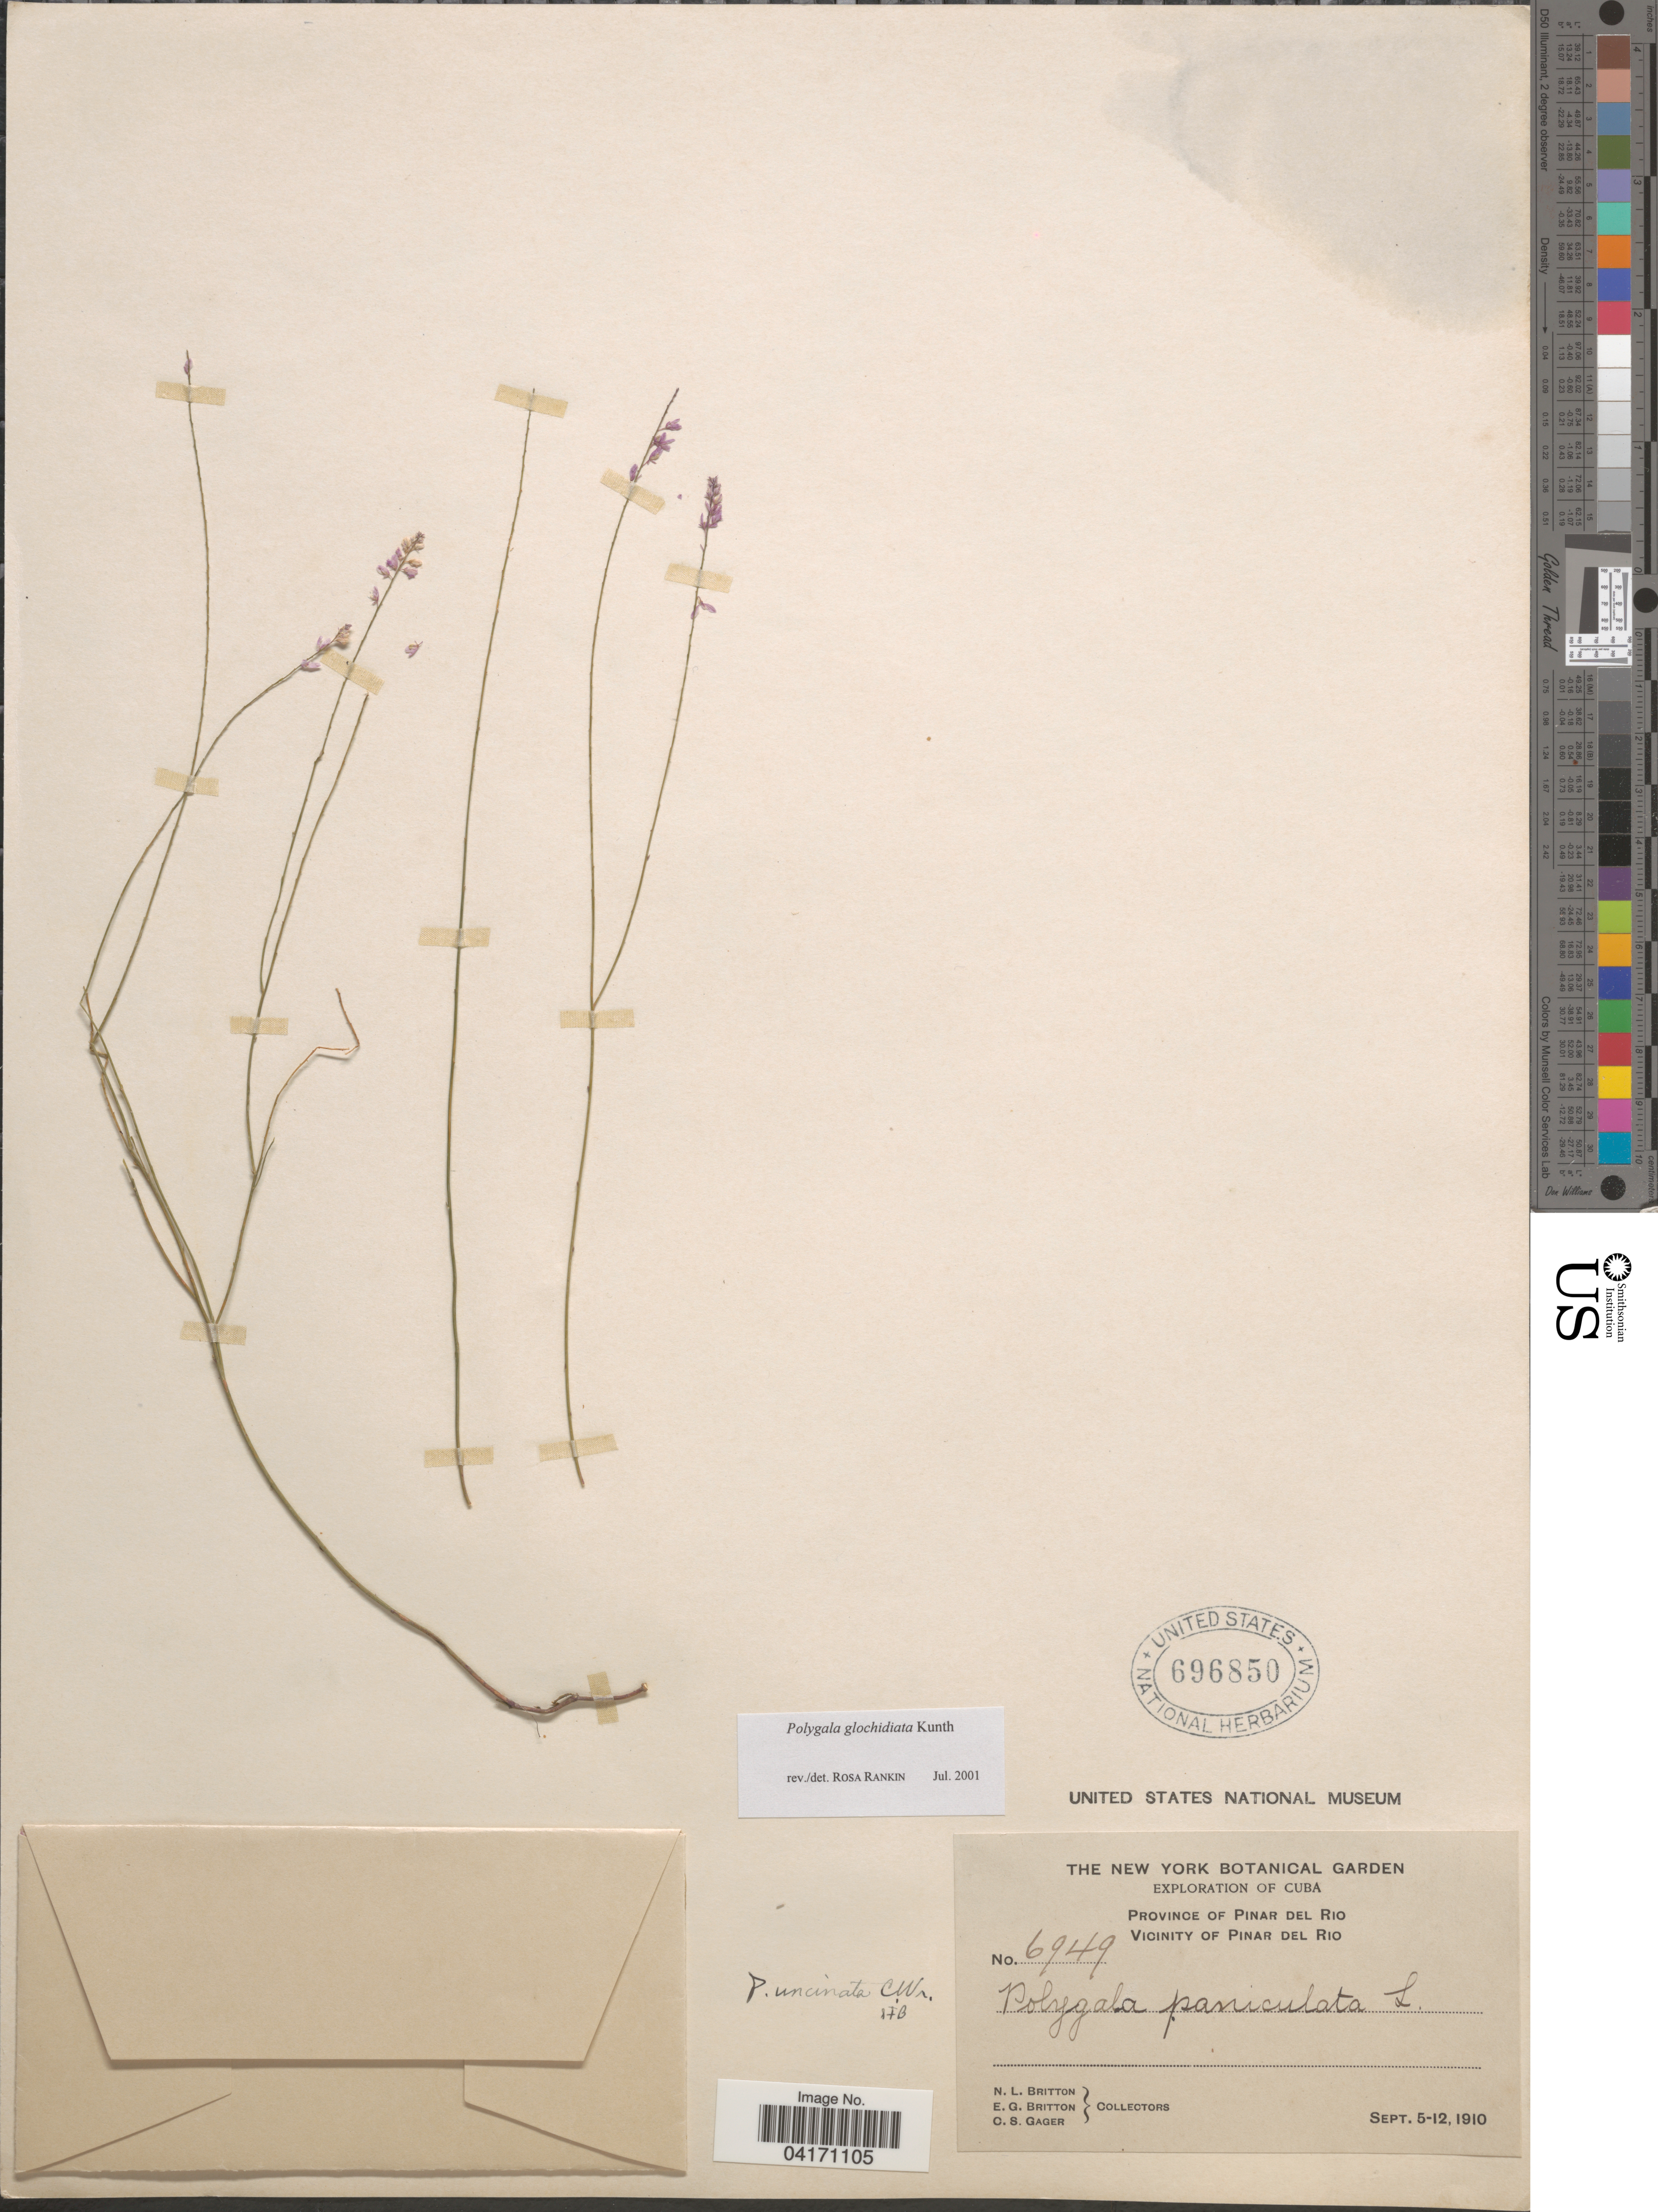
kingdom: Plantae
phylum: Tracheophyta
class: Magnoliopsida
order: Fabales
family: Polygalaceae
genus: Polygala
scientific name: Polygala glochidiata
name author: Kunth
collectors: Mrs. N. L. Britton, E. G. Britton & C. Gager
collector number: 6949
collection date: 1910-09-05/1910-09-12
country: Cuba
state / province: Pinar del Río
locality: Exploration of Cuba. Vicinity of Pinar del Rio.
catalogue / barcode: US 696850